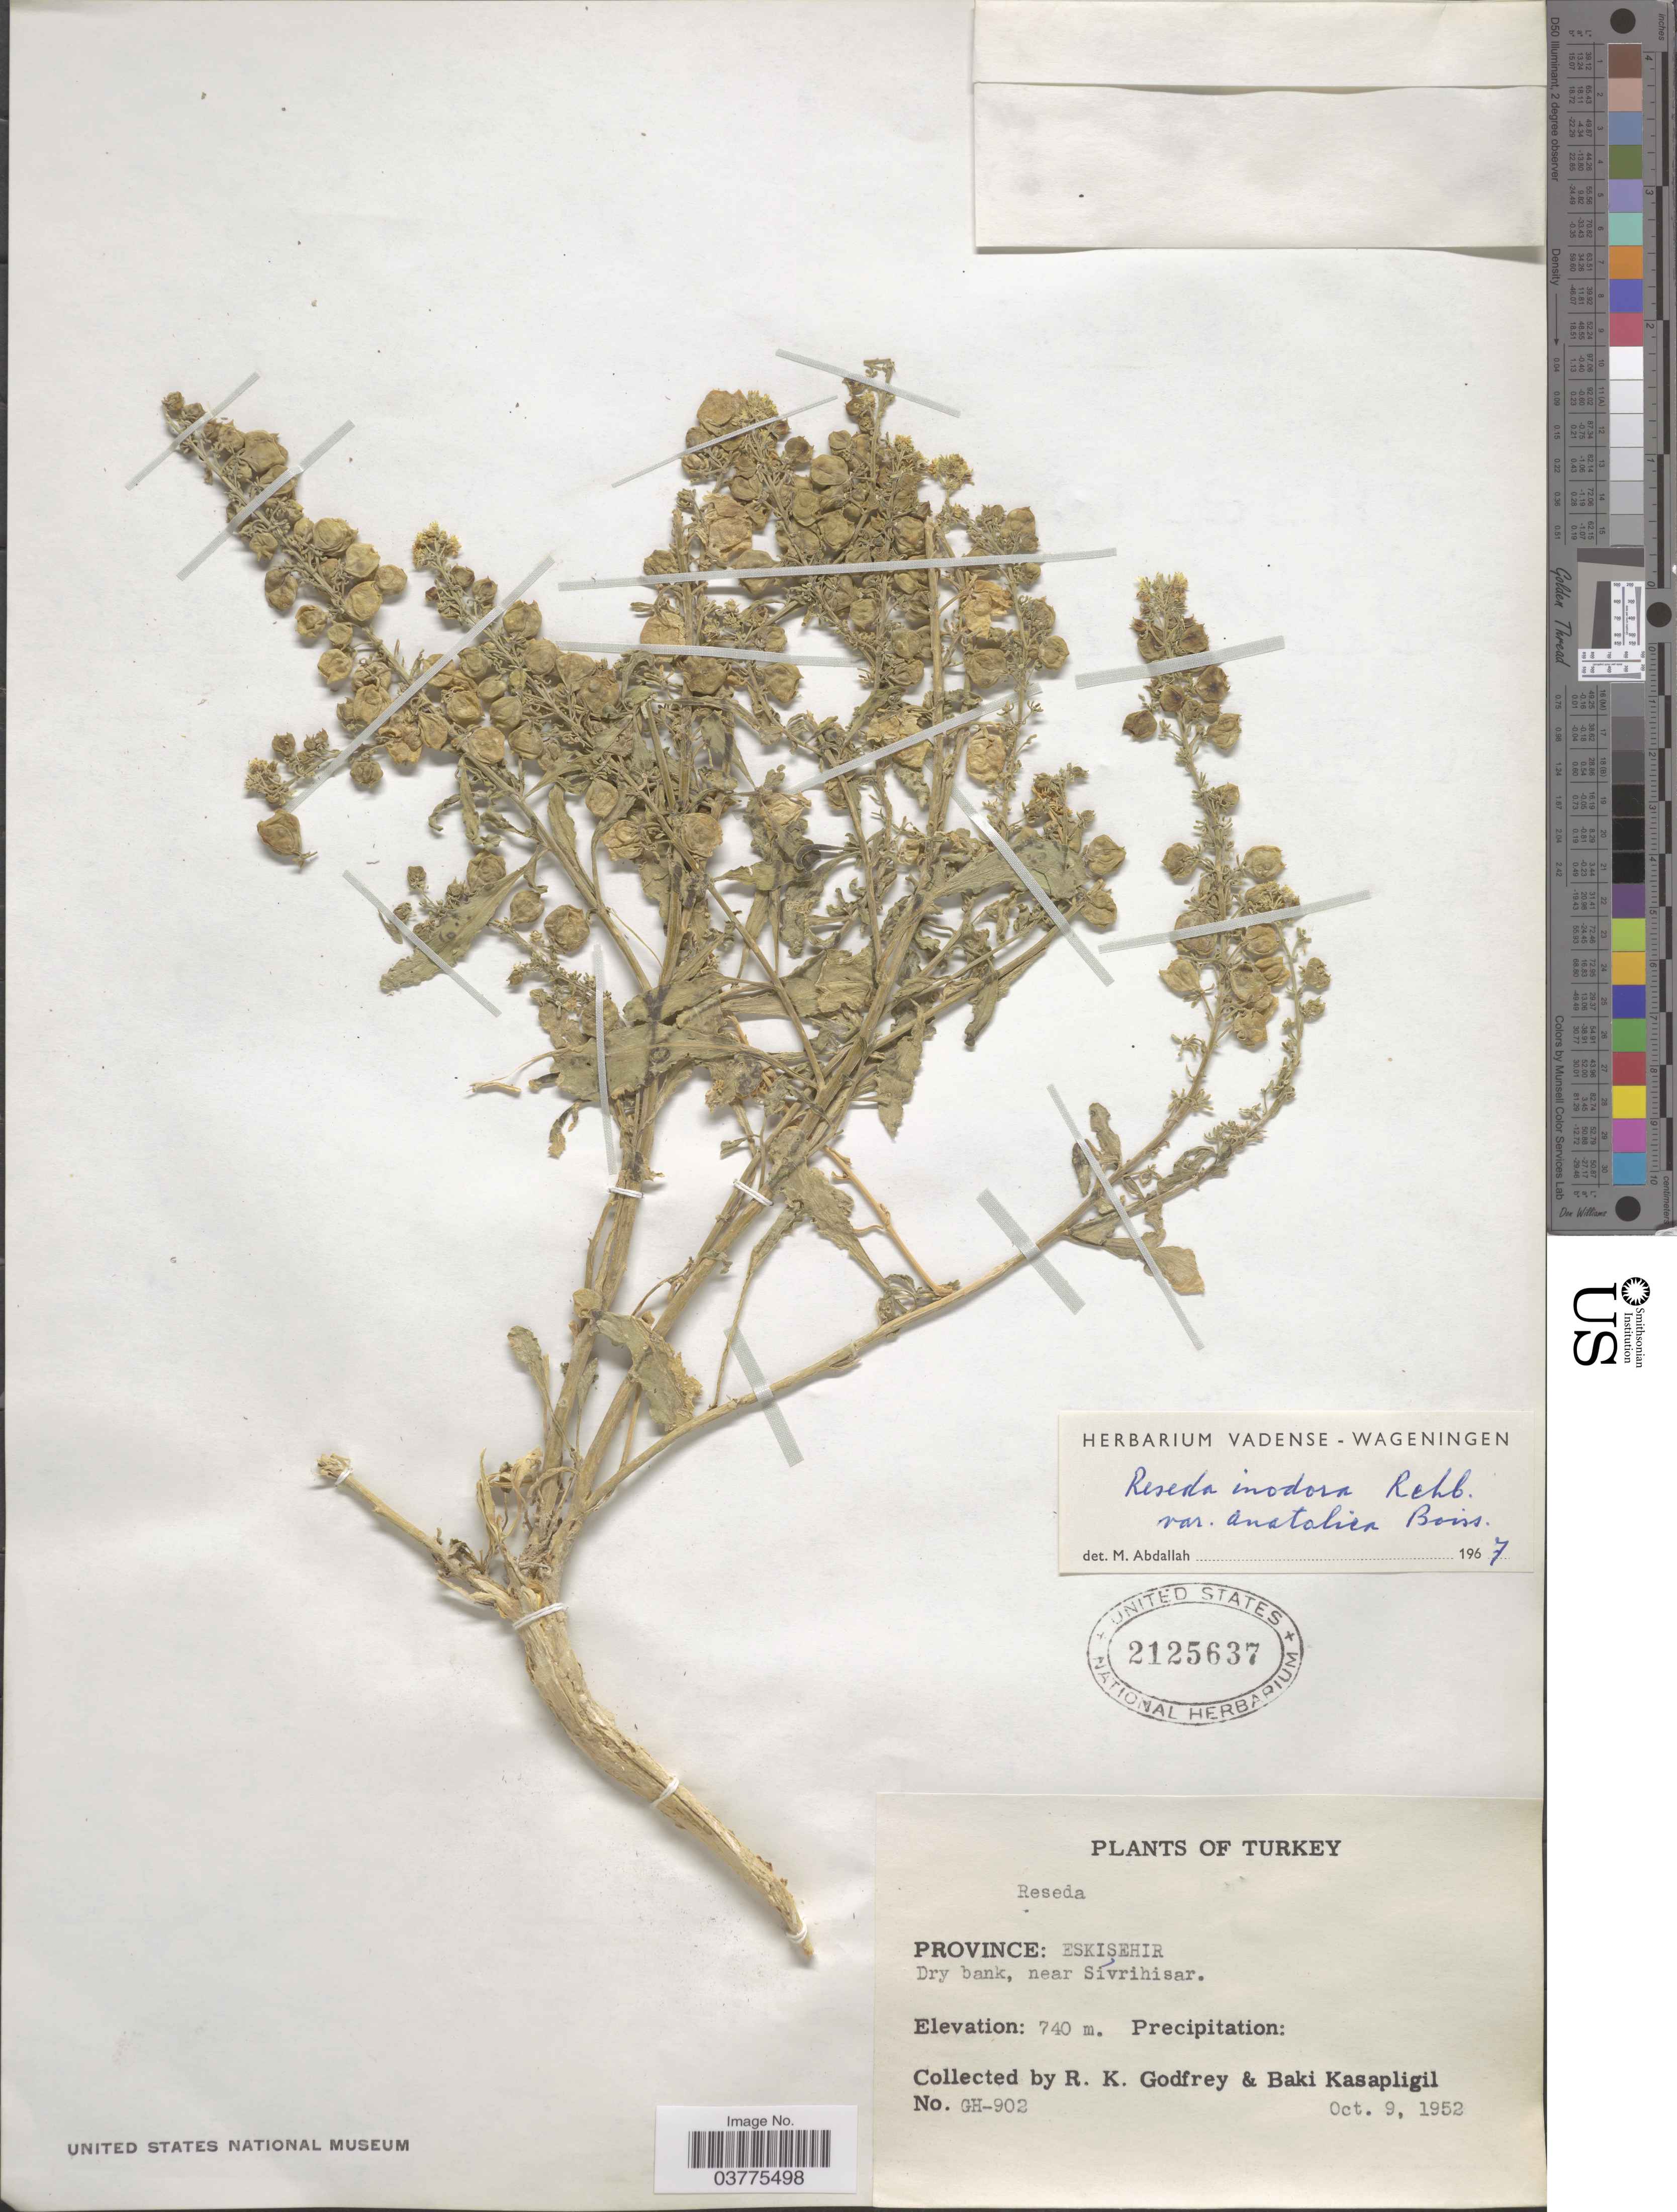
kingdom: Plantae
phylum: Tracheophyta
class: Magnoliopsida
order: Brassicales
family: Resedaceae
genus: Reseda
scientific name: Reseda inodora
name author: Rchb.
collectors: R. K. Godfrey & B. Kasapligil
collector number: GH-902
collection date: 1952-10-09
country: Turkey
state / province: Eskisehir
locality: Dry bank, near Sivrihisar.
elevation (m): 740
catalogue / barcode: US 2125637